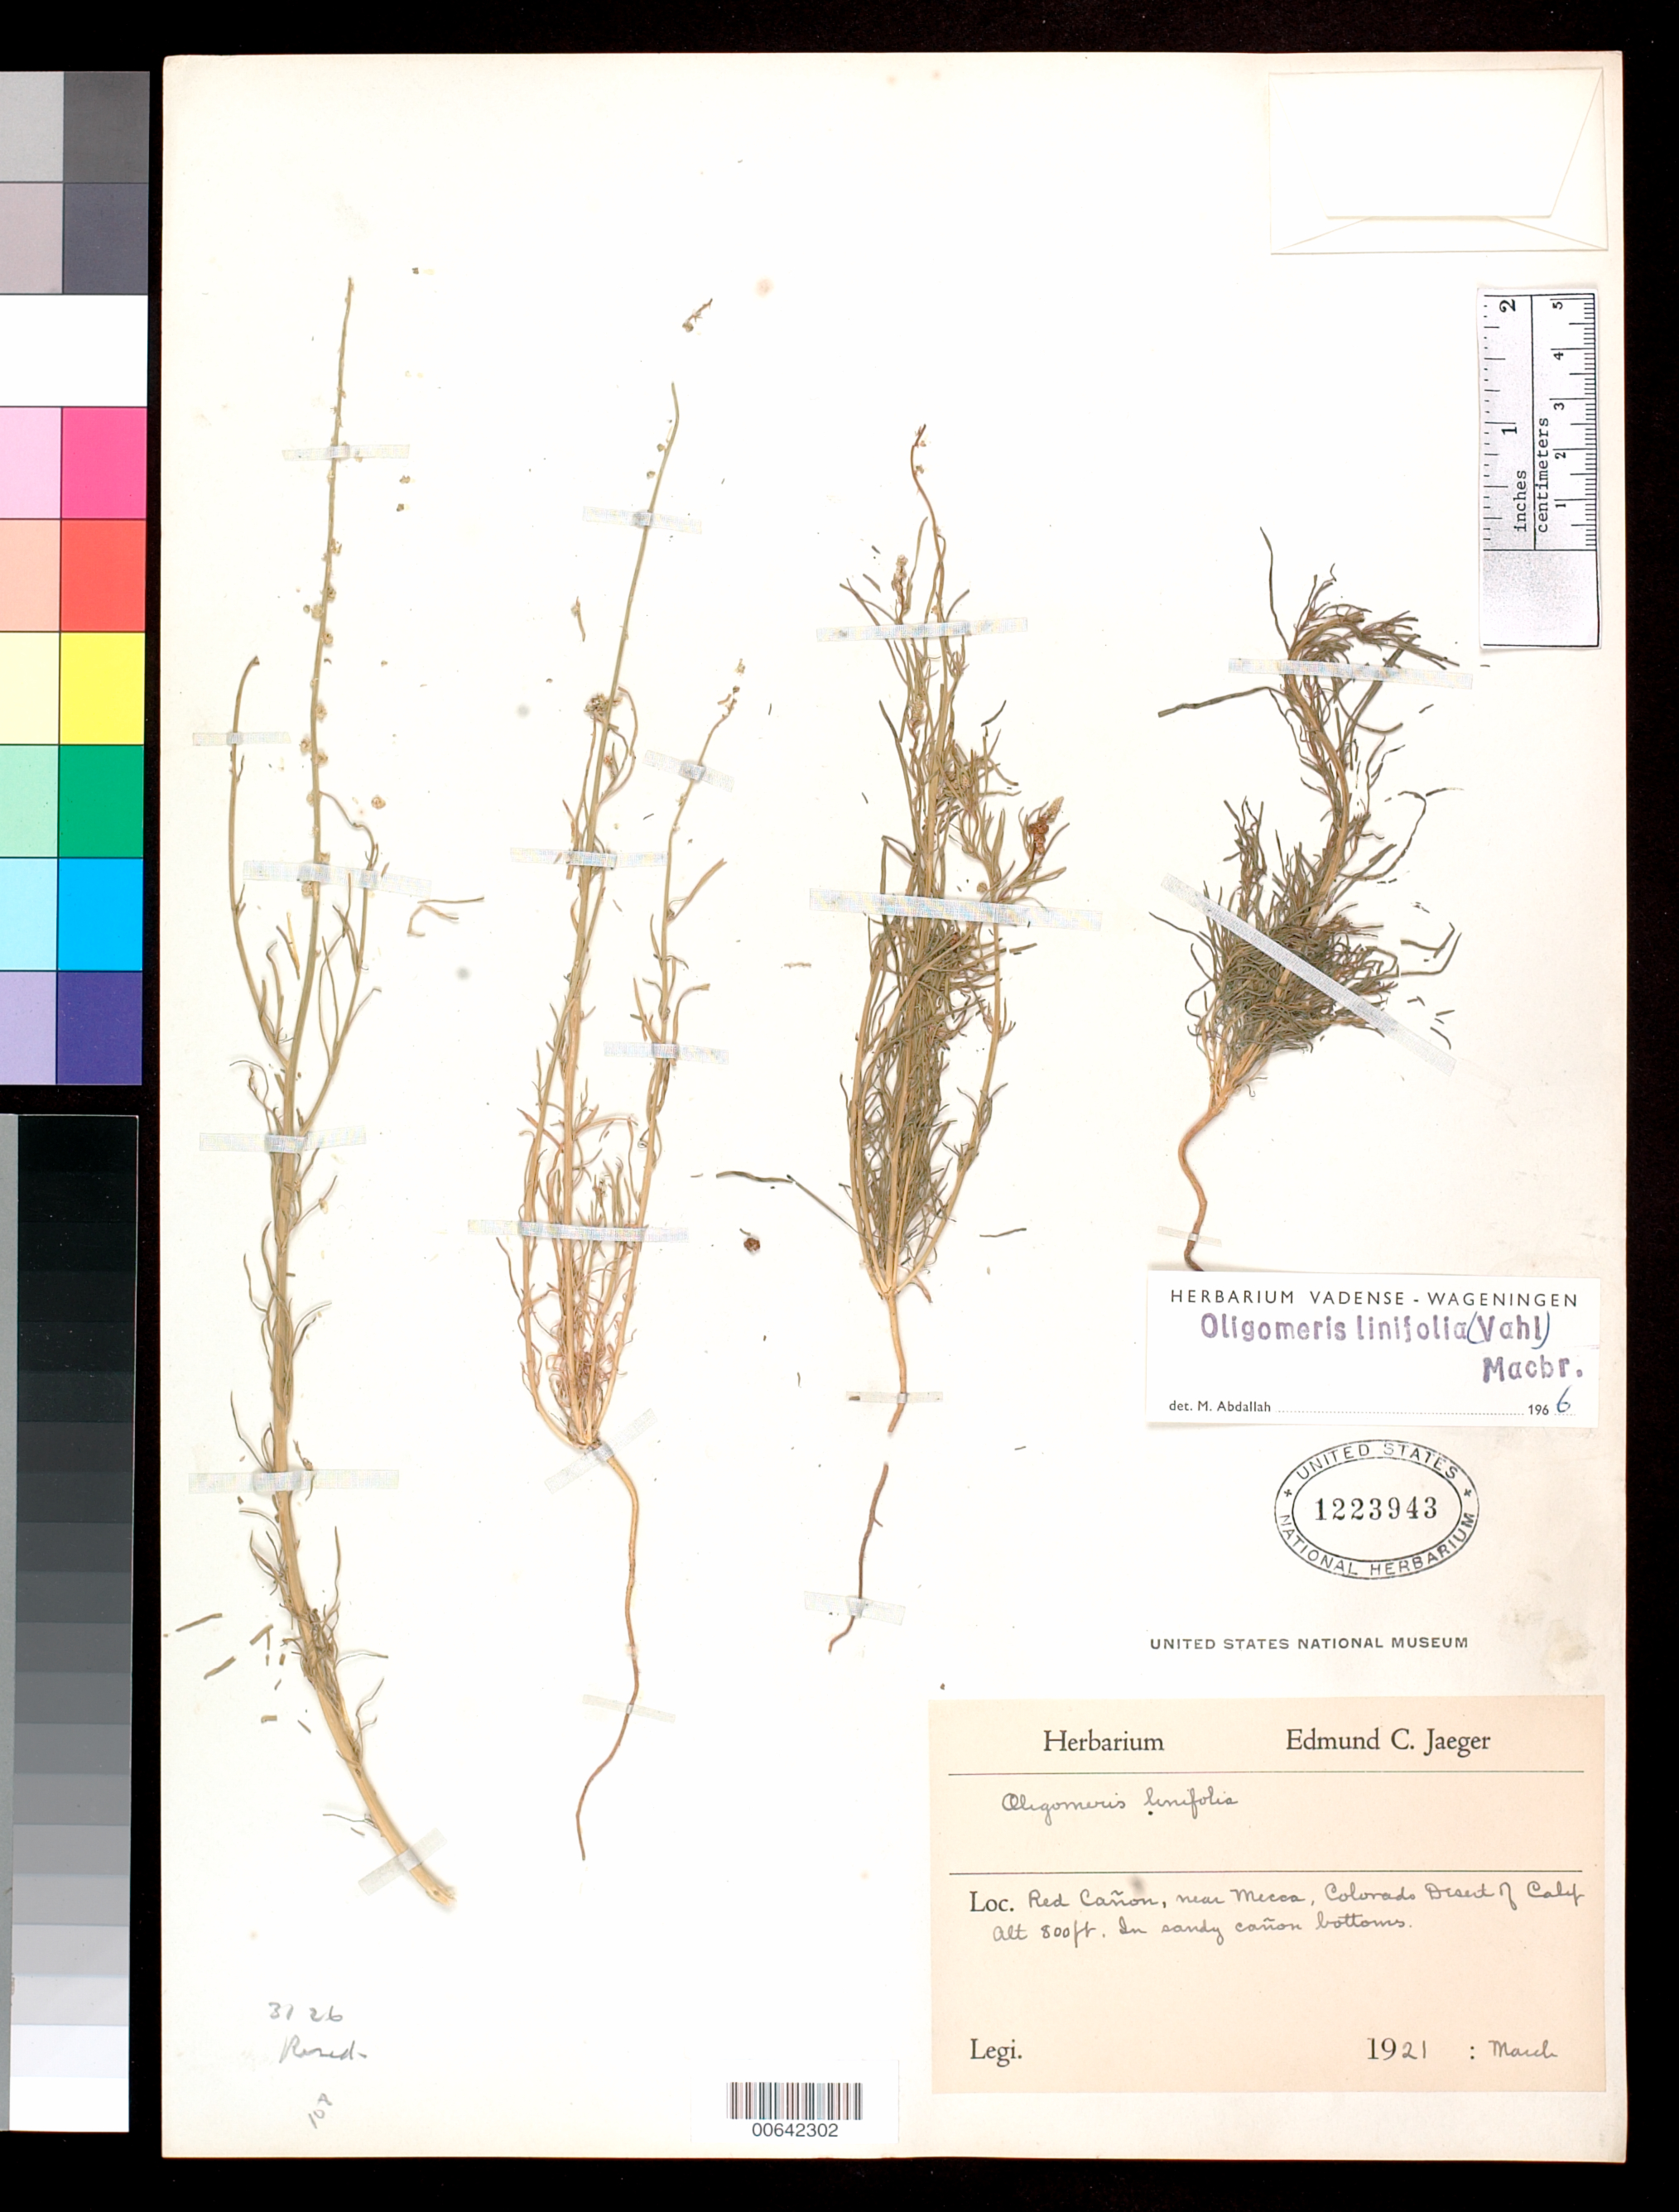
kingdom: Plantae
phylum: Tracheophyta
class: Magnoliopsida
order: Brassicales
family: Resedaceae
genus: Oligomeris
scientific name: Oligomeris linifolia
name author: (Vahl) J.F. Macbr.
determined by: Abdallah, M. S.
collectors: E. Jaeger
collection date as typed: Mar 1921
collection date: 1921-03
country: United States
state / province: California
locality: Red Cañon, near Mecca, Colorado Desert.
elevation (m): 244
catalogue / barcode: US 1223943